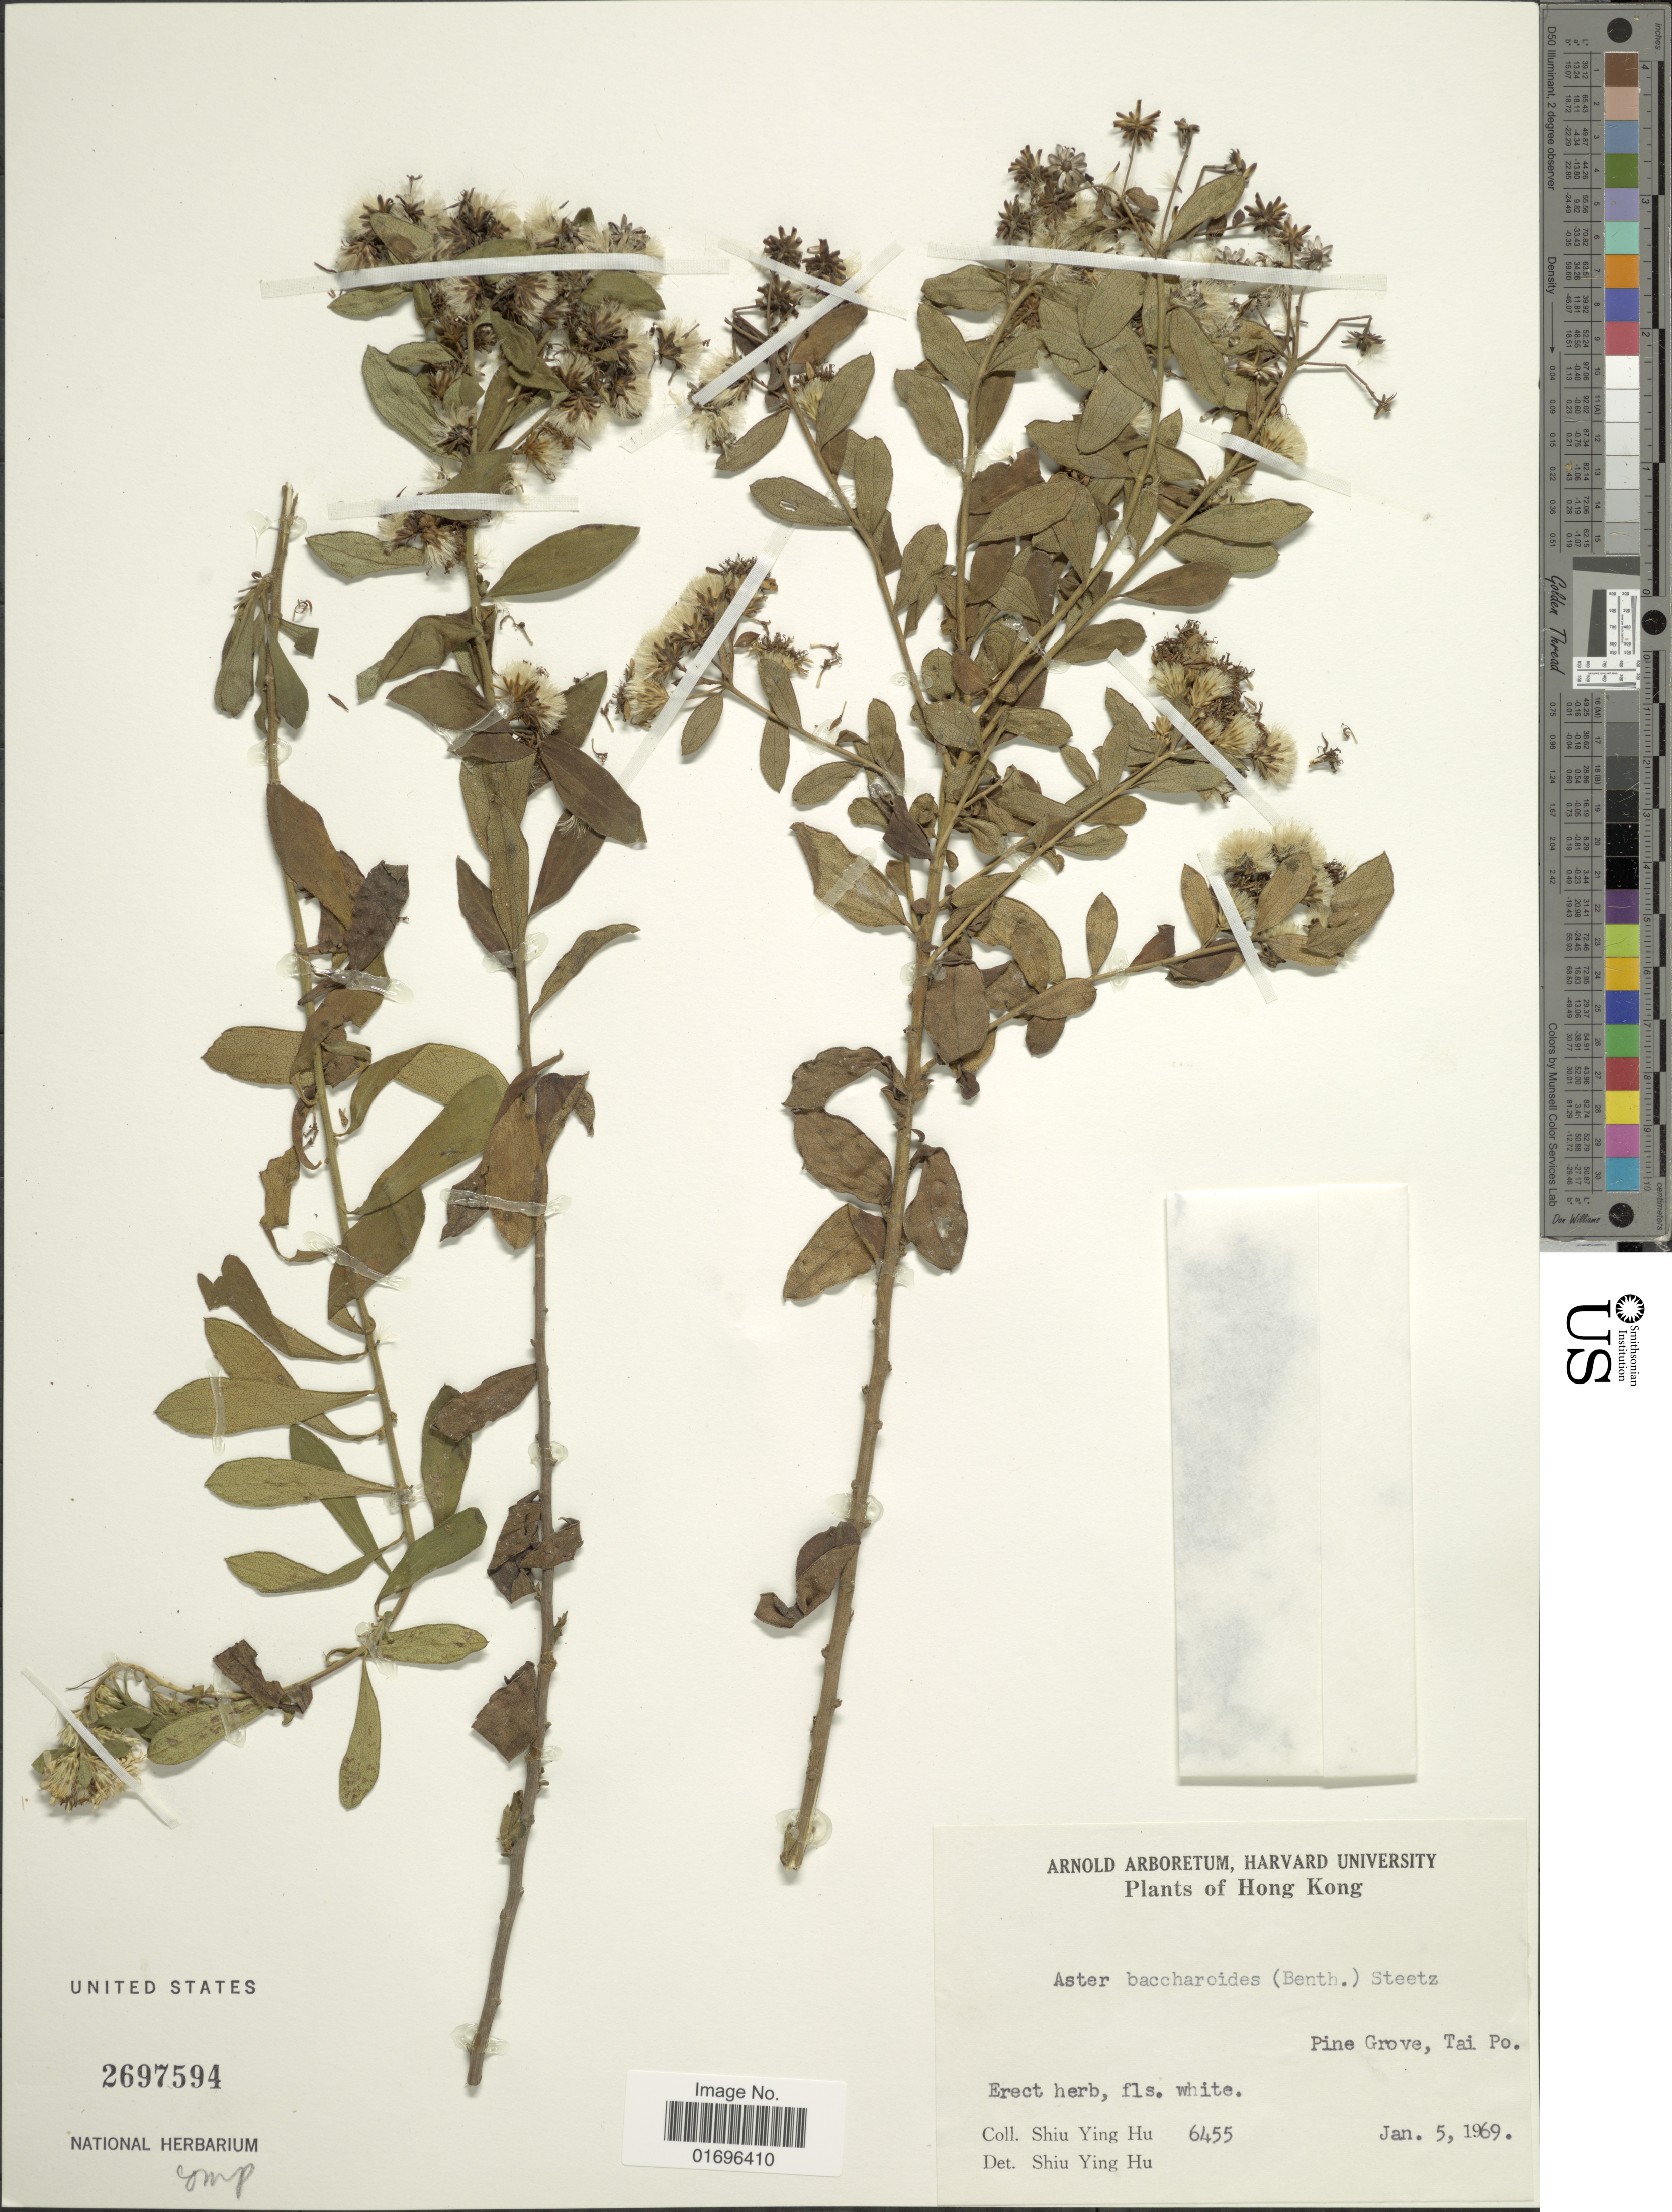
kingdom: Plantae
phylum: Tracheophyta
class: Magnoliopsida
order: Asterales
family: Asteraceae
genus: Aster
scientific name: Aster baccharoides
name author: (Benth.) Steetz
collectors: S. Y. Hu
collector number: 6455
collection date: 1969-01-05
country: China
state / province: Hong Kong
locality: Pine Grove, Tai Po.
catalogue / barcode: US 2697594